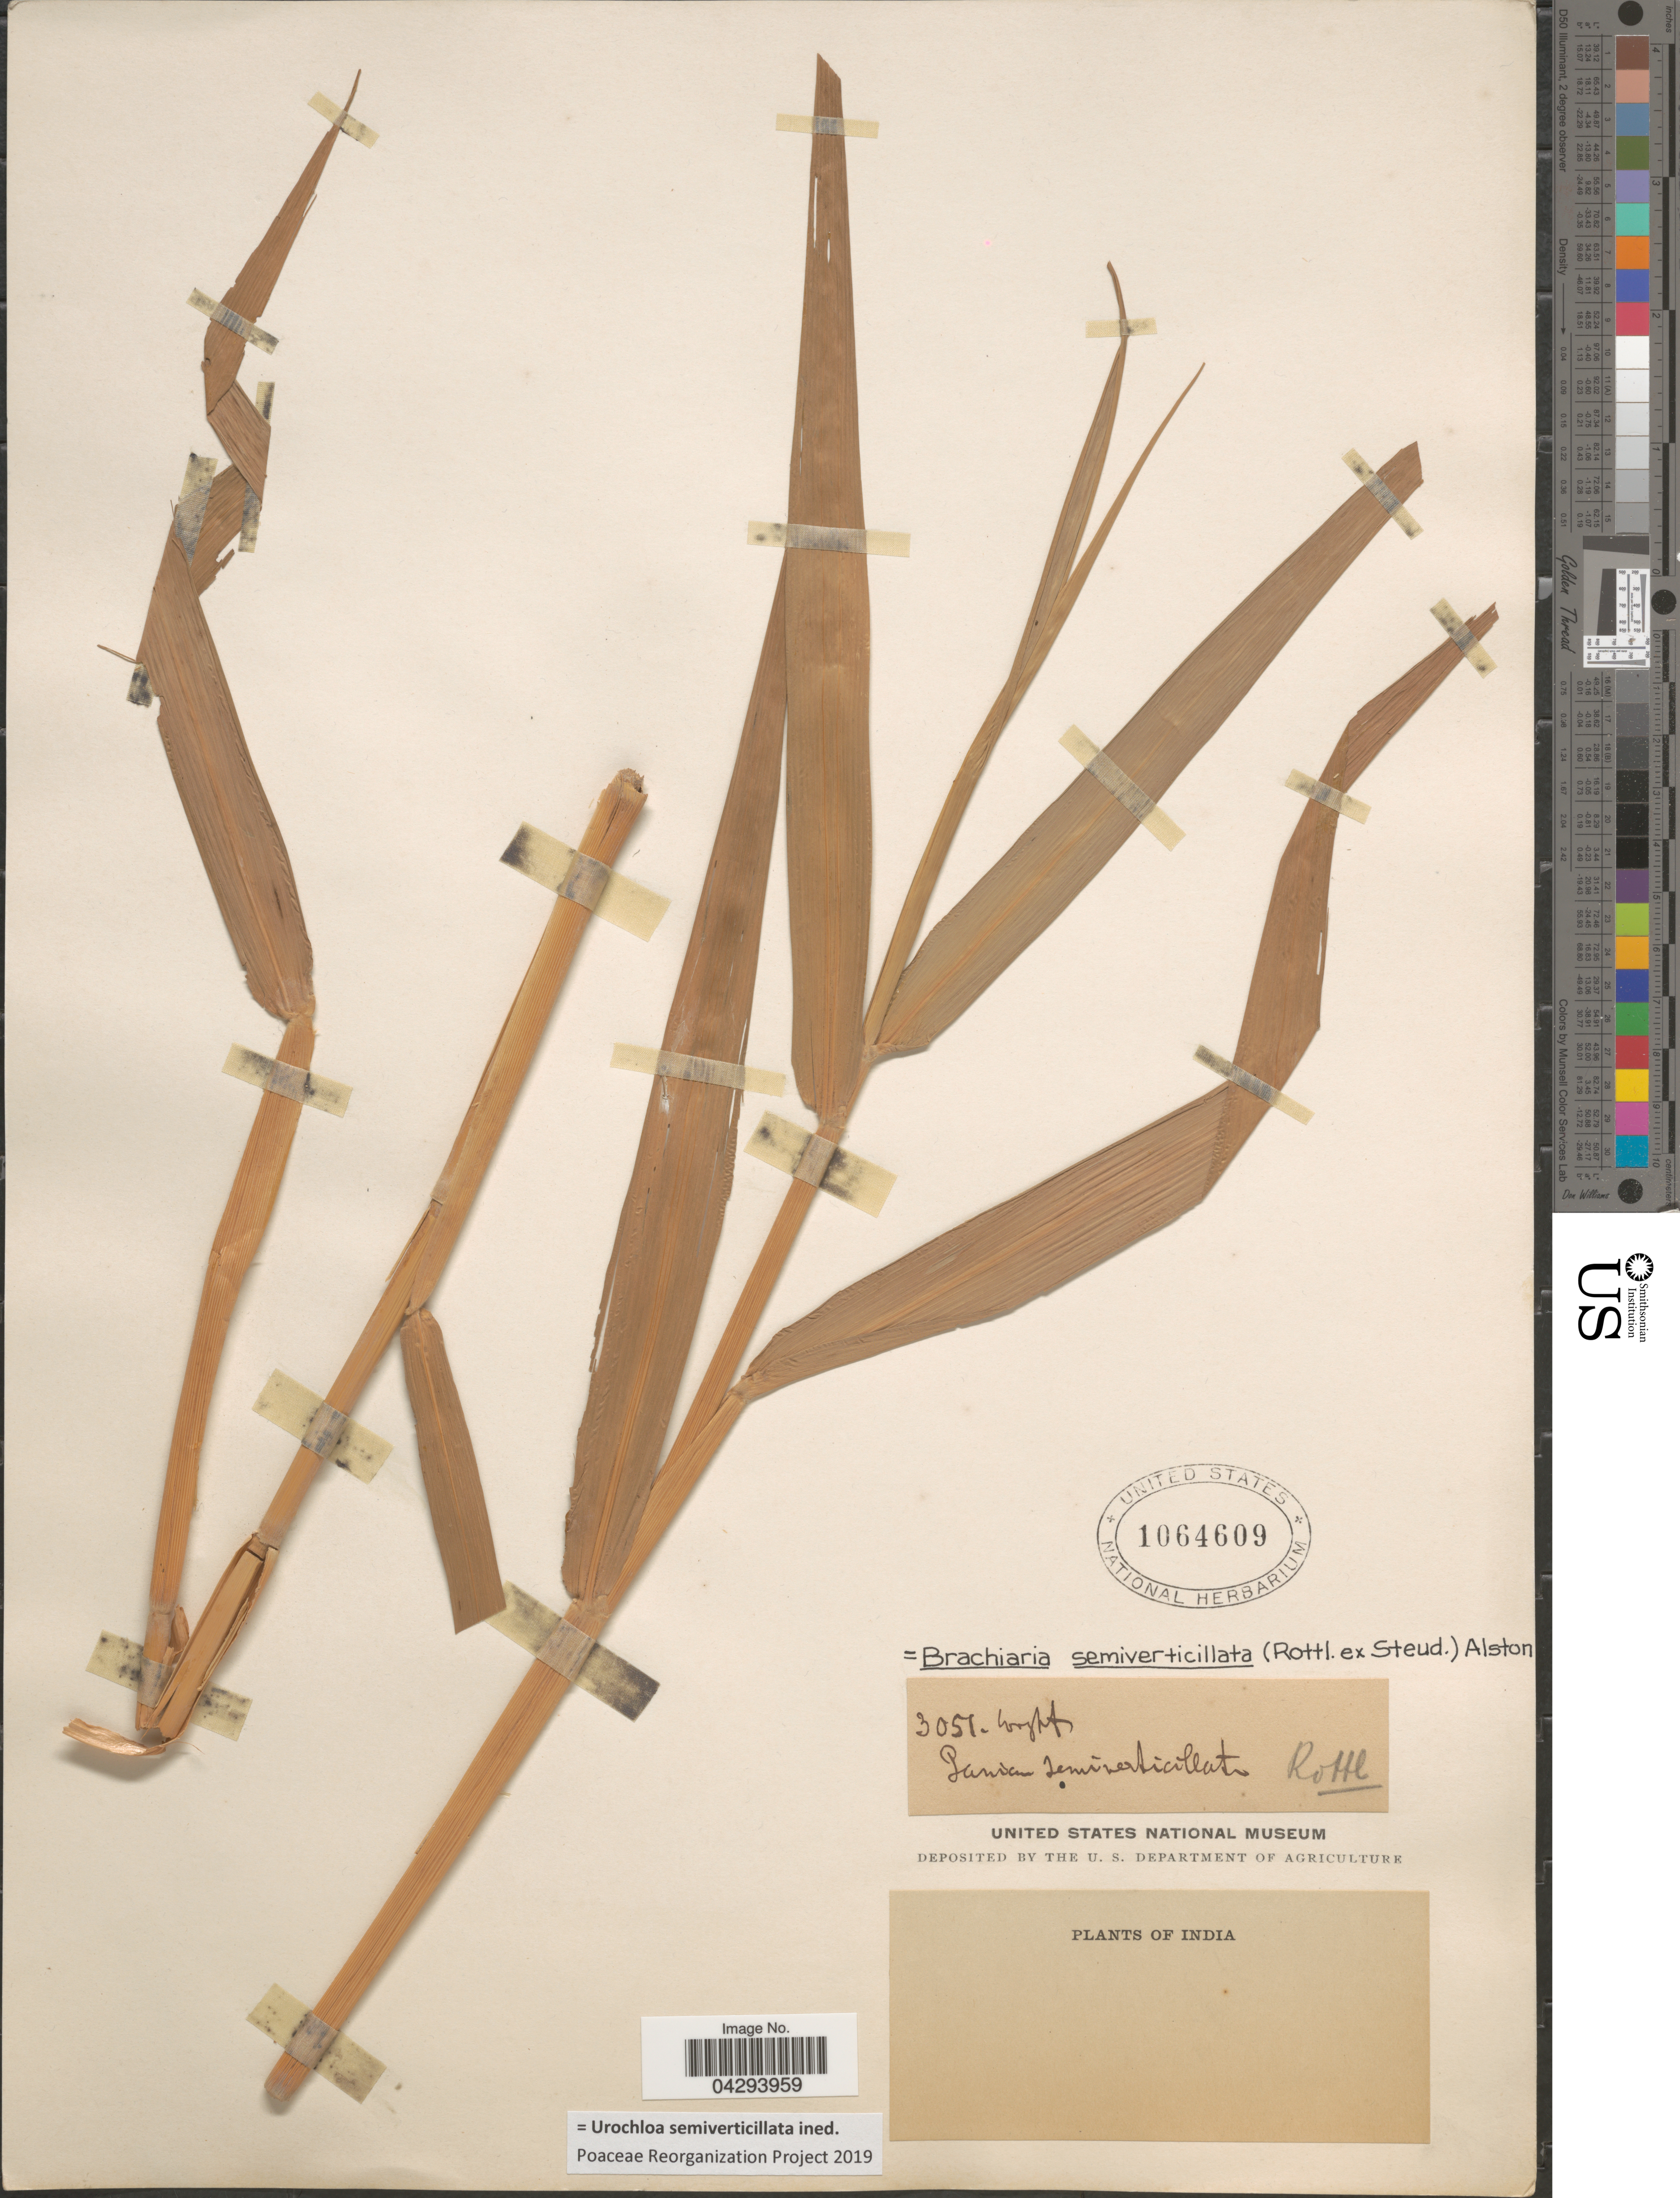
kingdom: Plantae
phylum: Tracheophyta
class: Liliopsida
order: Poales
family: Poaceae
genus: Urochloa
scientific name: Urochloa semiverticillata ined.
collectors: Röhl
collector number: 3051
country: India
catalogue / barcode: US 1064609